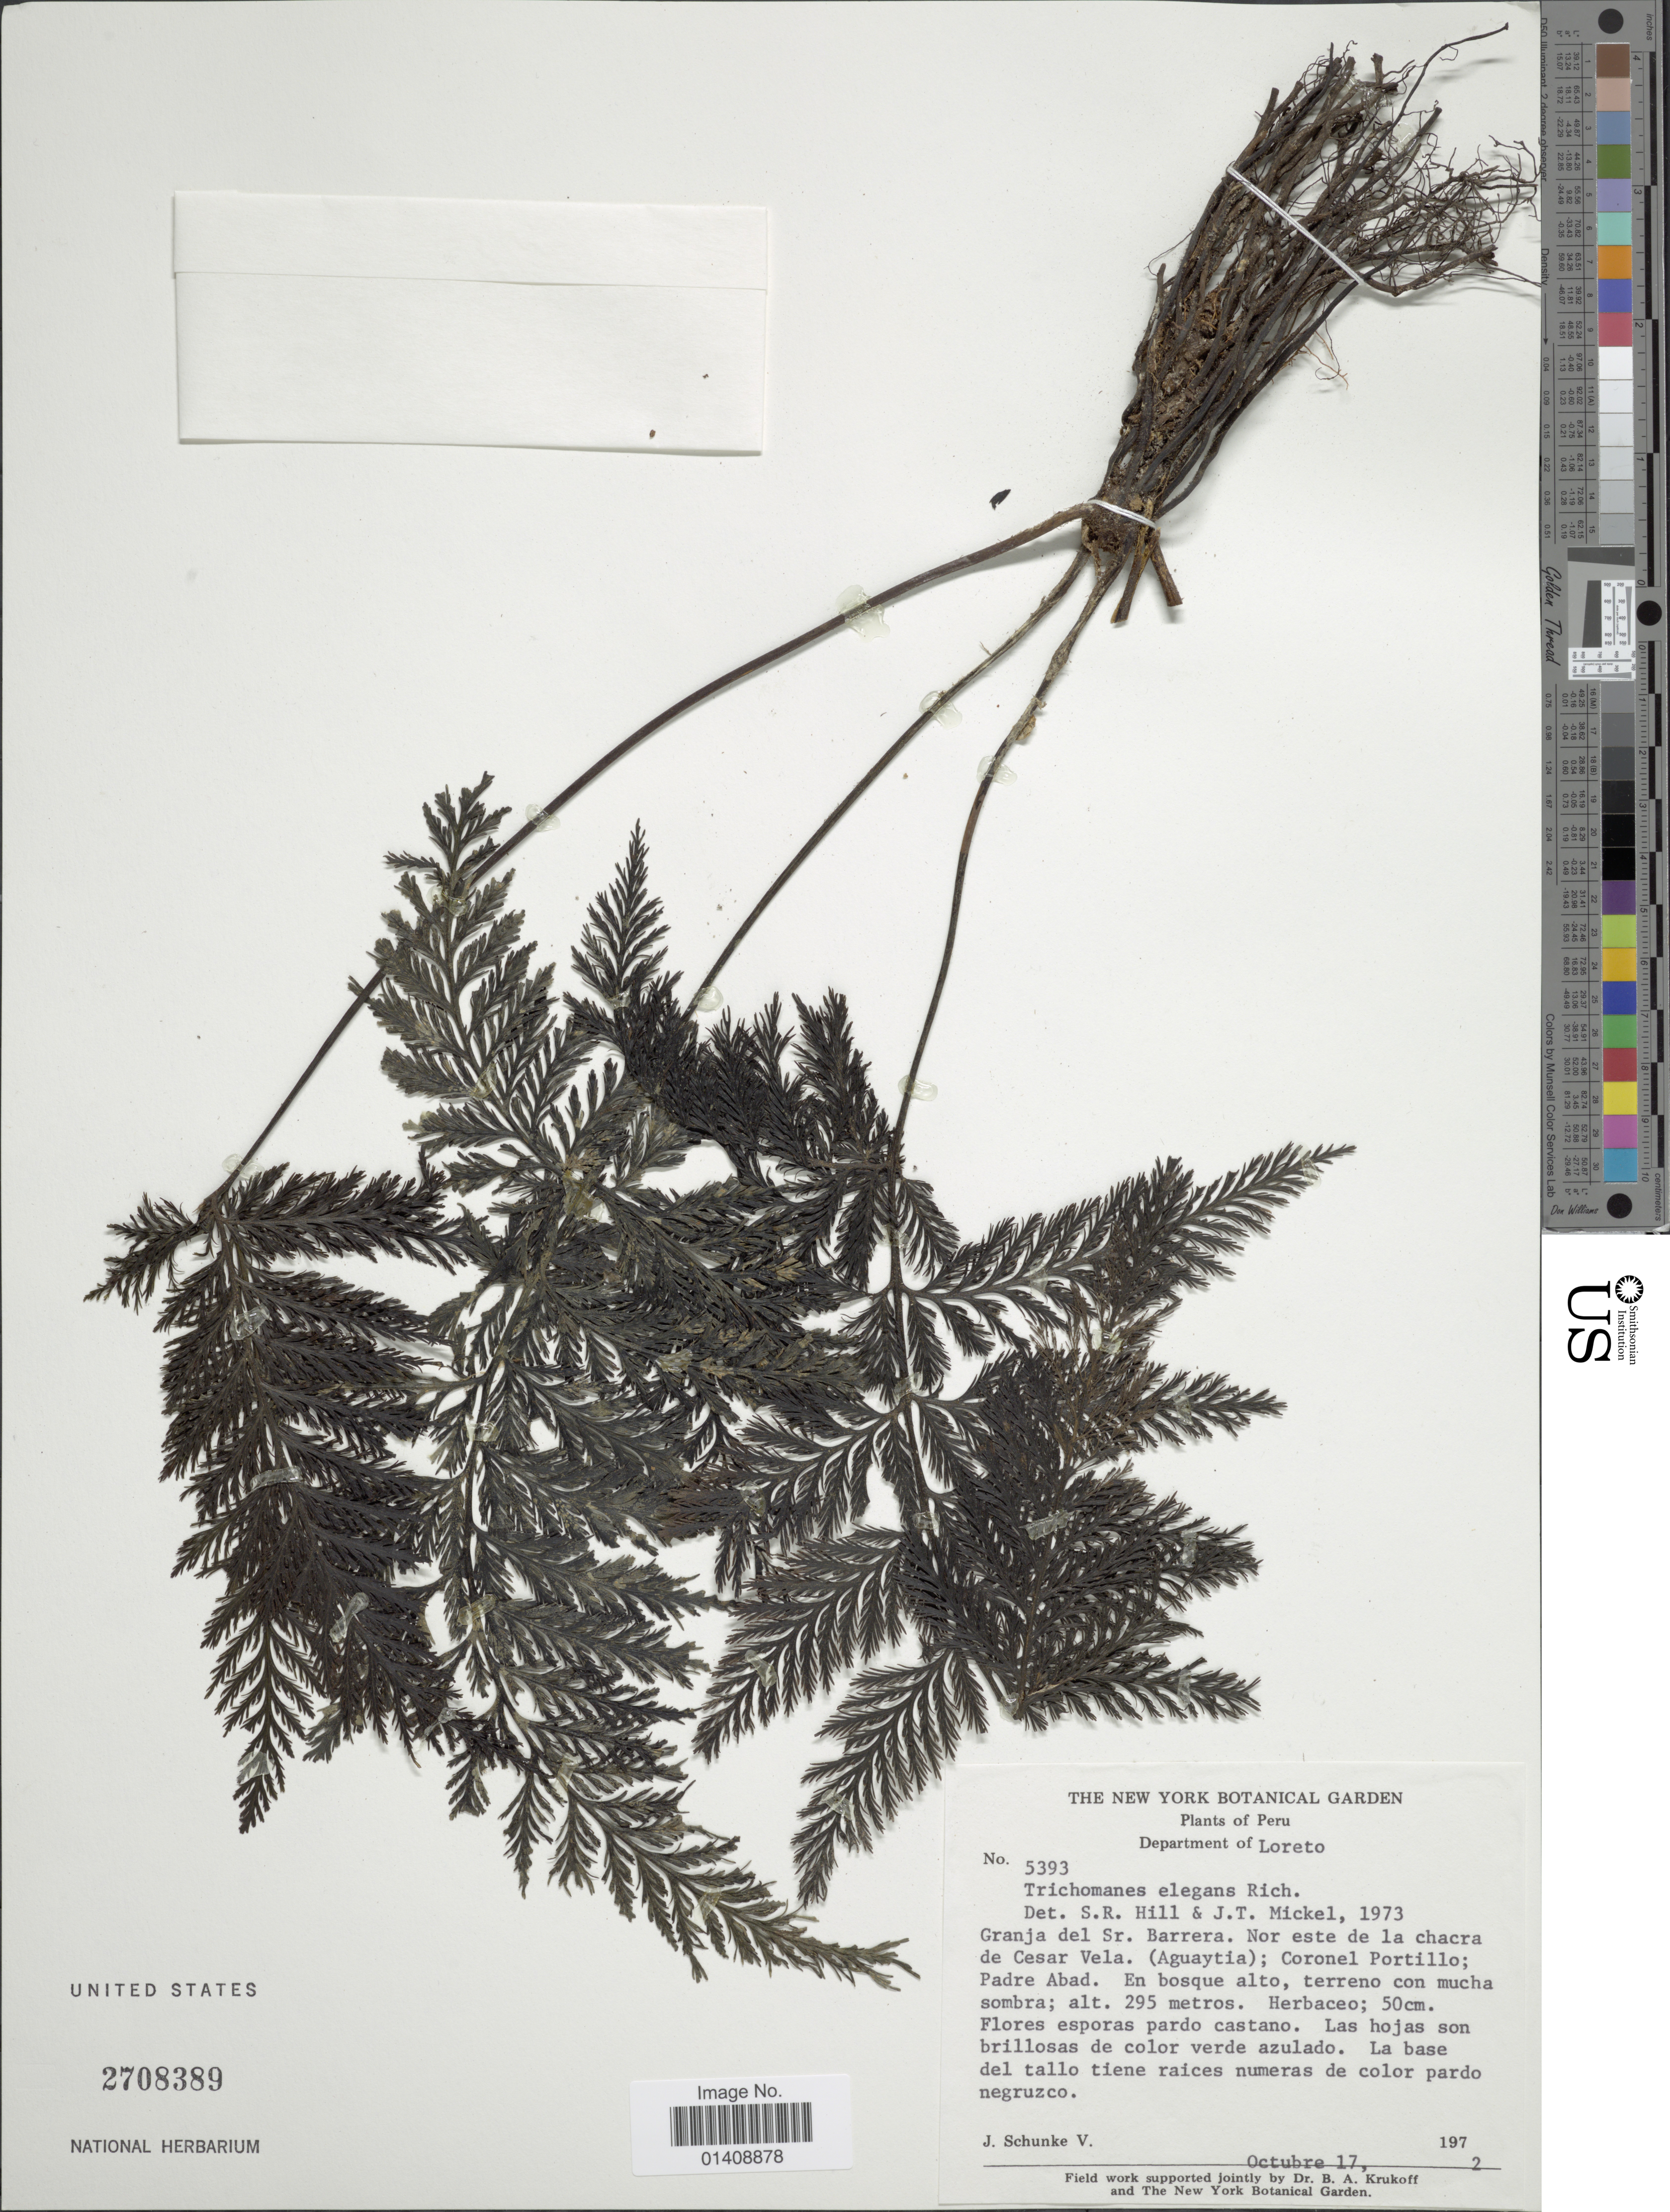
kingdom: Plantae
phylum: Tracheophyta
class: Polypodiopsida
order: Hymenophyllales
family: Hymenophyllaceae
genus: Trichomanes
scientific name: Trichomanes elegans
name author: Rich.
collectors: J. Schunke Vigo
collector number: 5393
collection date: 1972-10-17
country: Peru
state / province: Loreto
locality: Granja del Sr. Barrera. Nor este de la chacra de Cesar Vela. (Aguaytia); Coronel Portillo; Padre Abad.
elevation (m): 295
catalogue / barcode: US 2708389